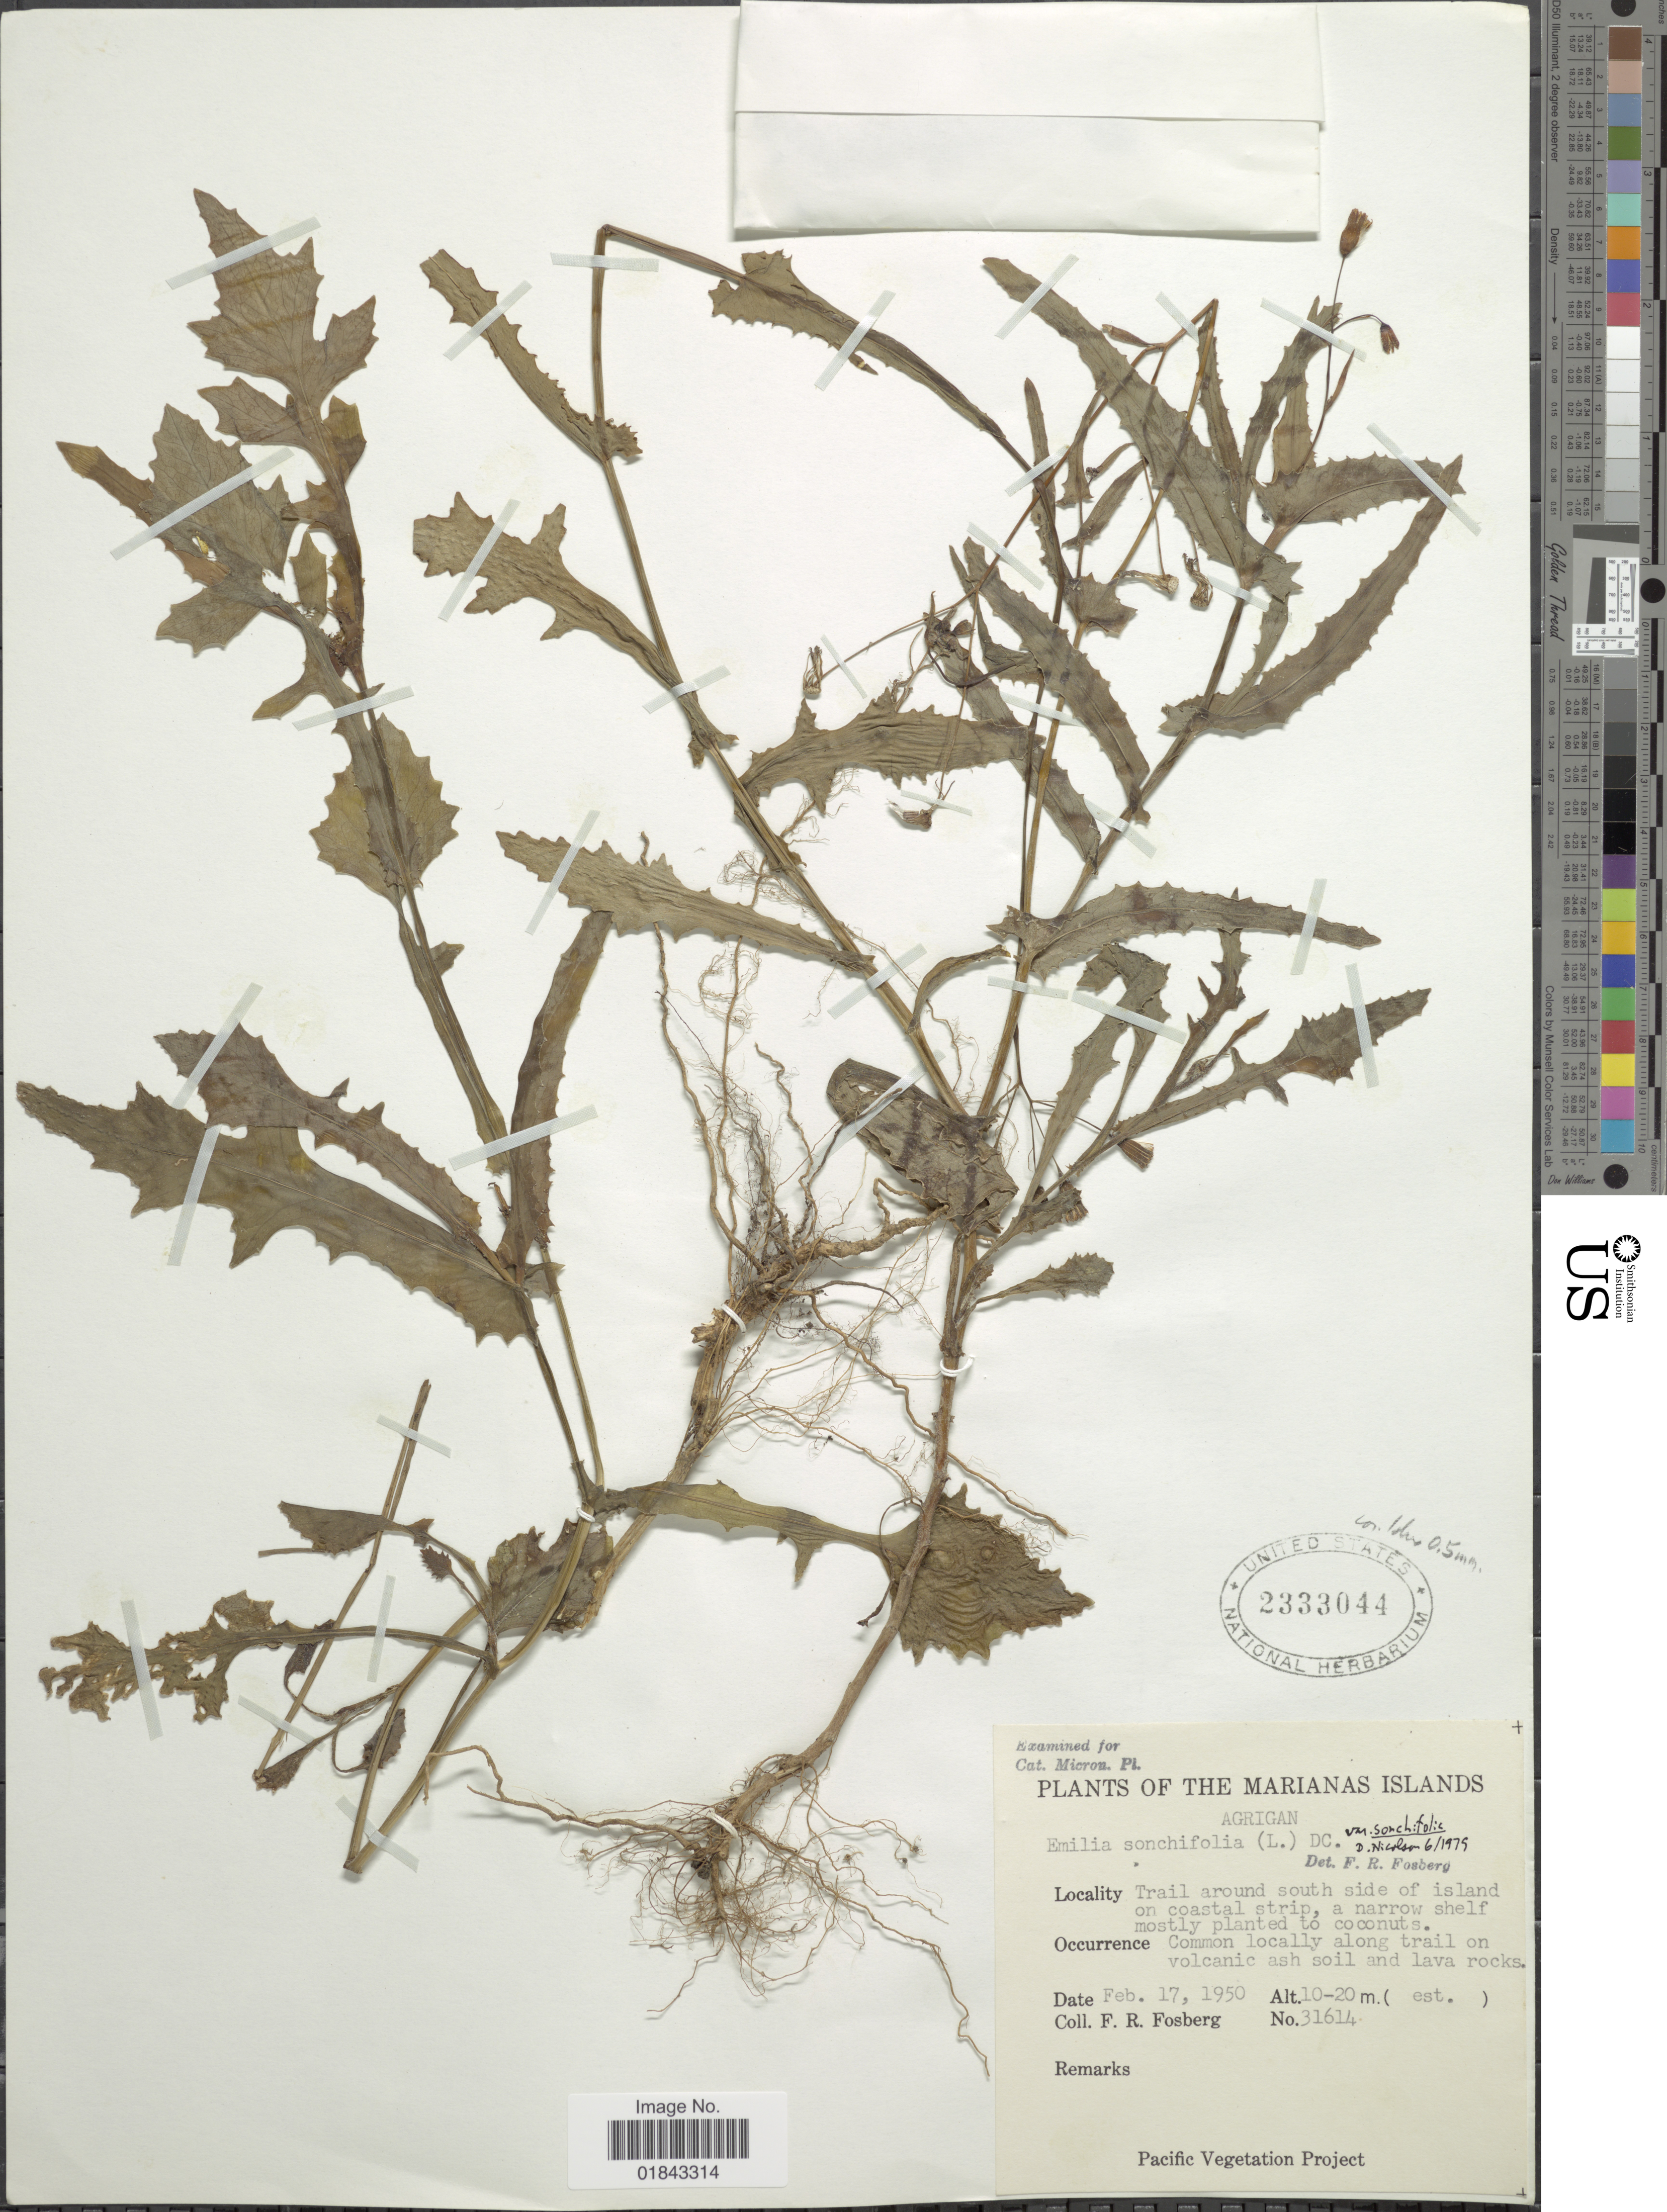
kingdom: Plantae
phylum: Tracheophyta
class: Magnoliopsida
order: Asterales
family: Asteraceae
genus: Emilia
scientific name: Emilia sonchifolia var. sonchifolia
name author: (L.) DC.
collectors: F. R. Fosberg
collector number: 31614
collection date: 1950-02-17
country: Northern Mariana Islands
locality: Marianas Islands, trail around south side of island on coastal strip, a narrow shelf mostly planted to coconuts, common locally along trail on volcanic ash soil and lava rocks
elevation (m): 10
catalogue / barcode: US 2333044